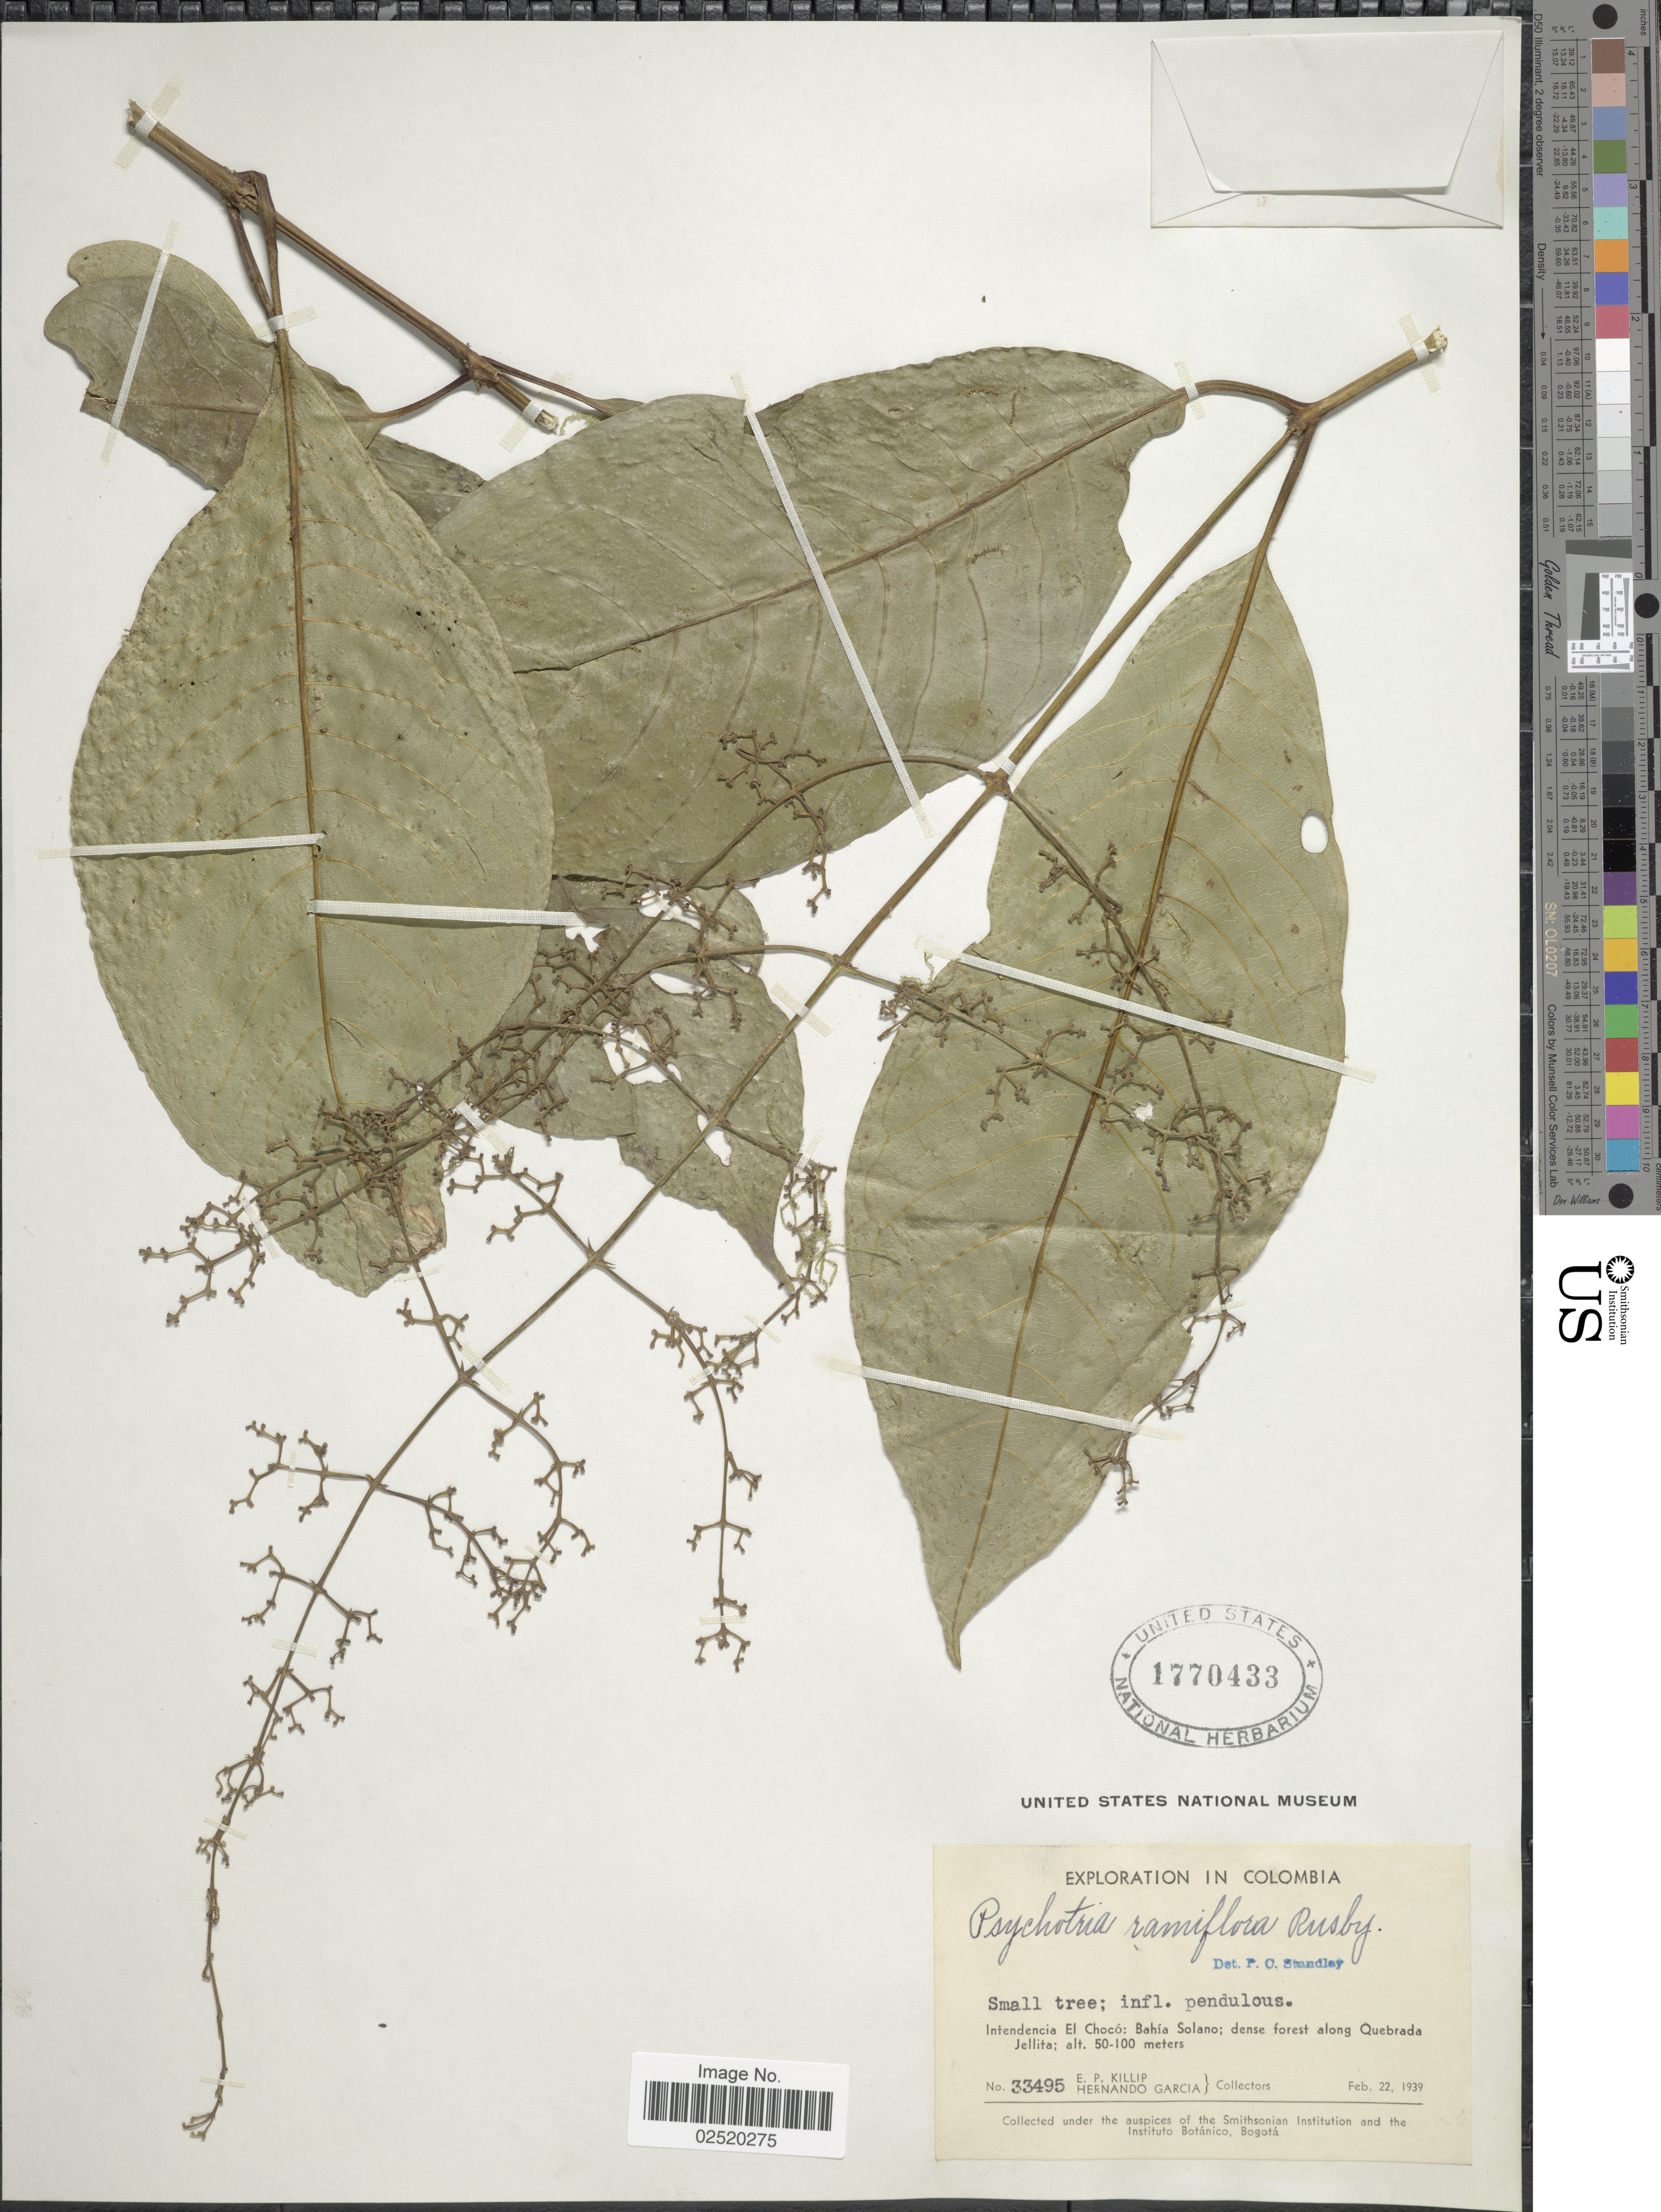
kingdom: Plantae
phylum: Tracheophyta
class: Magnoliopsida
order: Gentianales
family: Rubiaceae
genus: Psychotria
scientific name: Psychotria ramiflora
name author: Rusby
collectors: E. P. Killip & H. Garcia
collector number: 33495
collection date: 1939-02-22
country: Colombia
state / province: Chocó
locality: Intendencia El Choco: Bahia Solano: dense forest along Quebrada Jellita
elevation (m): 50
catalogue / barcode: US 1770433